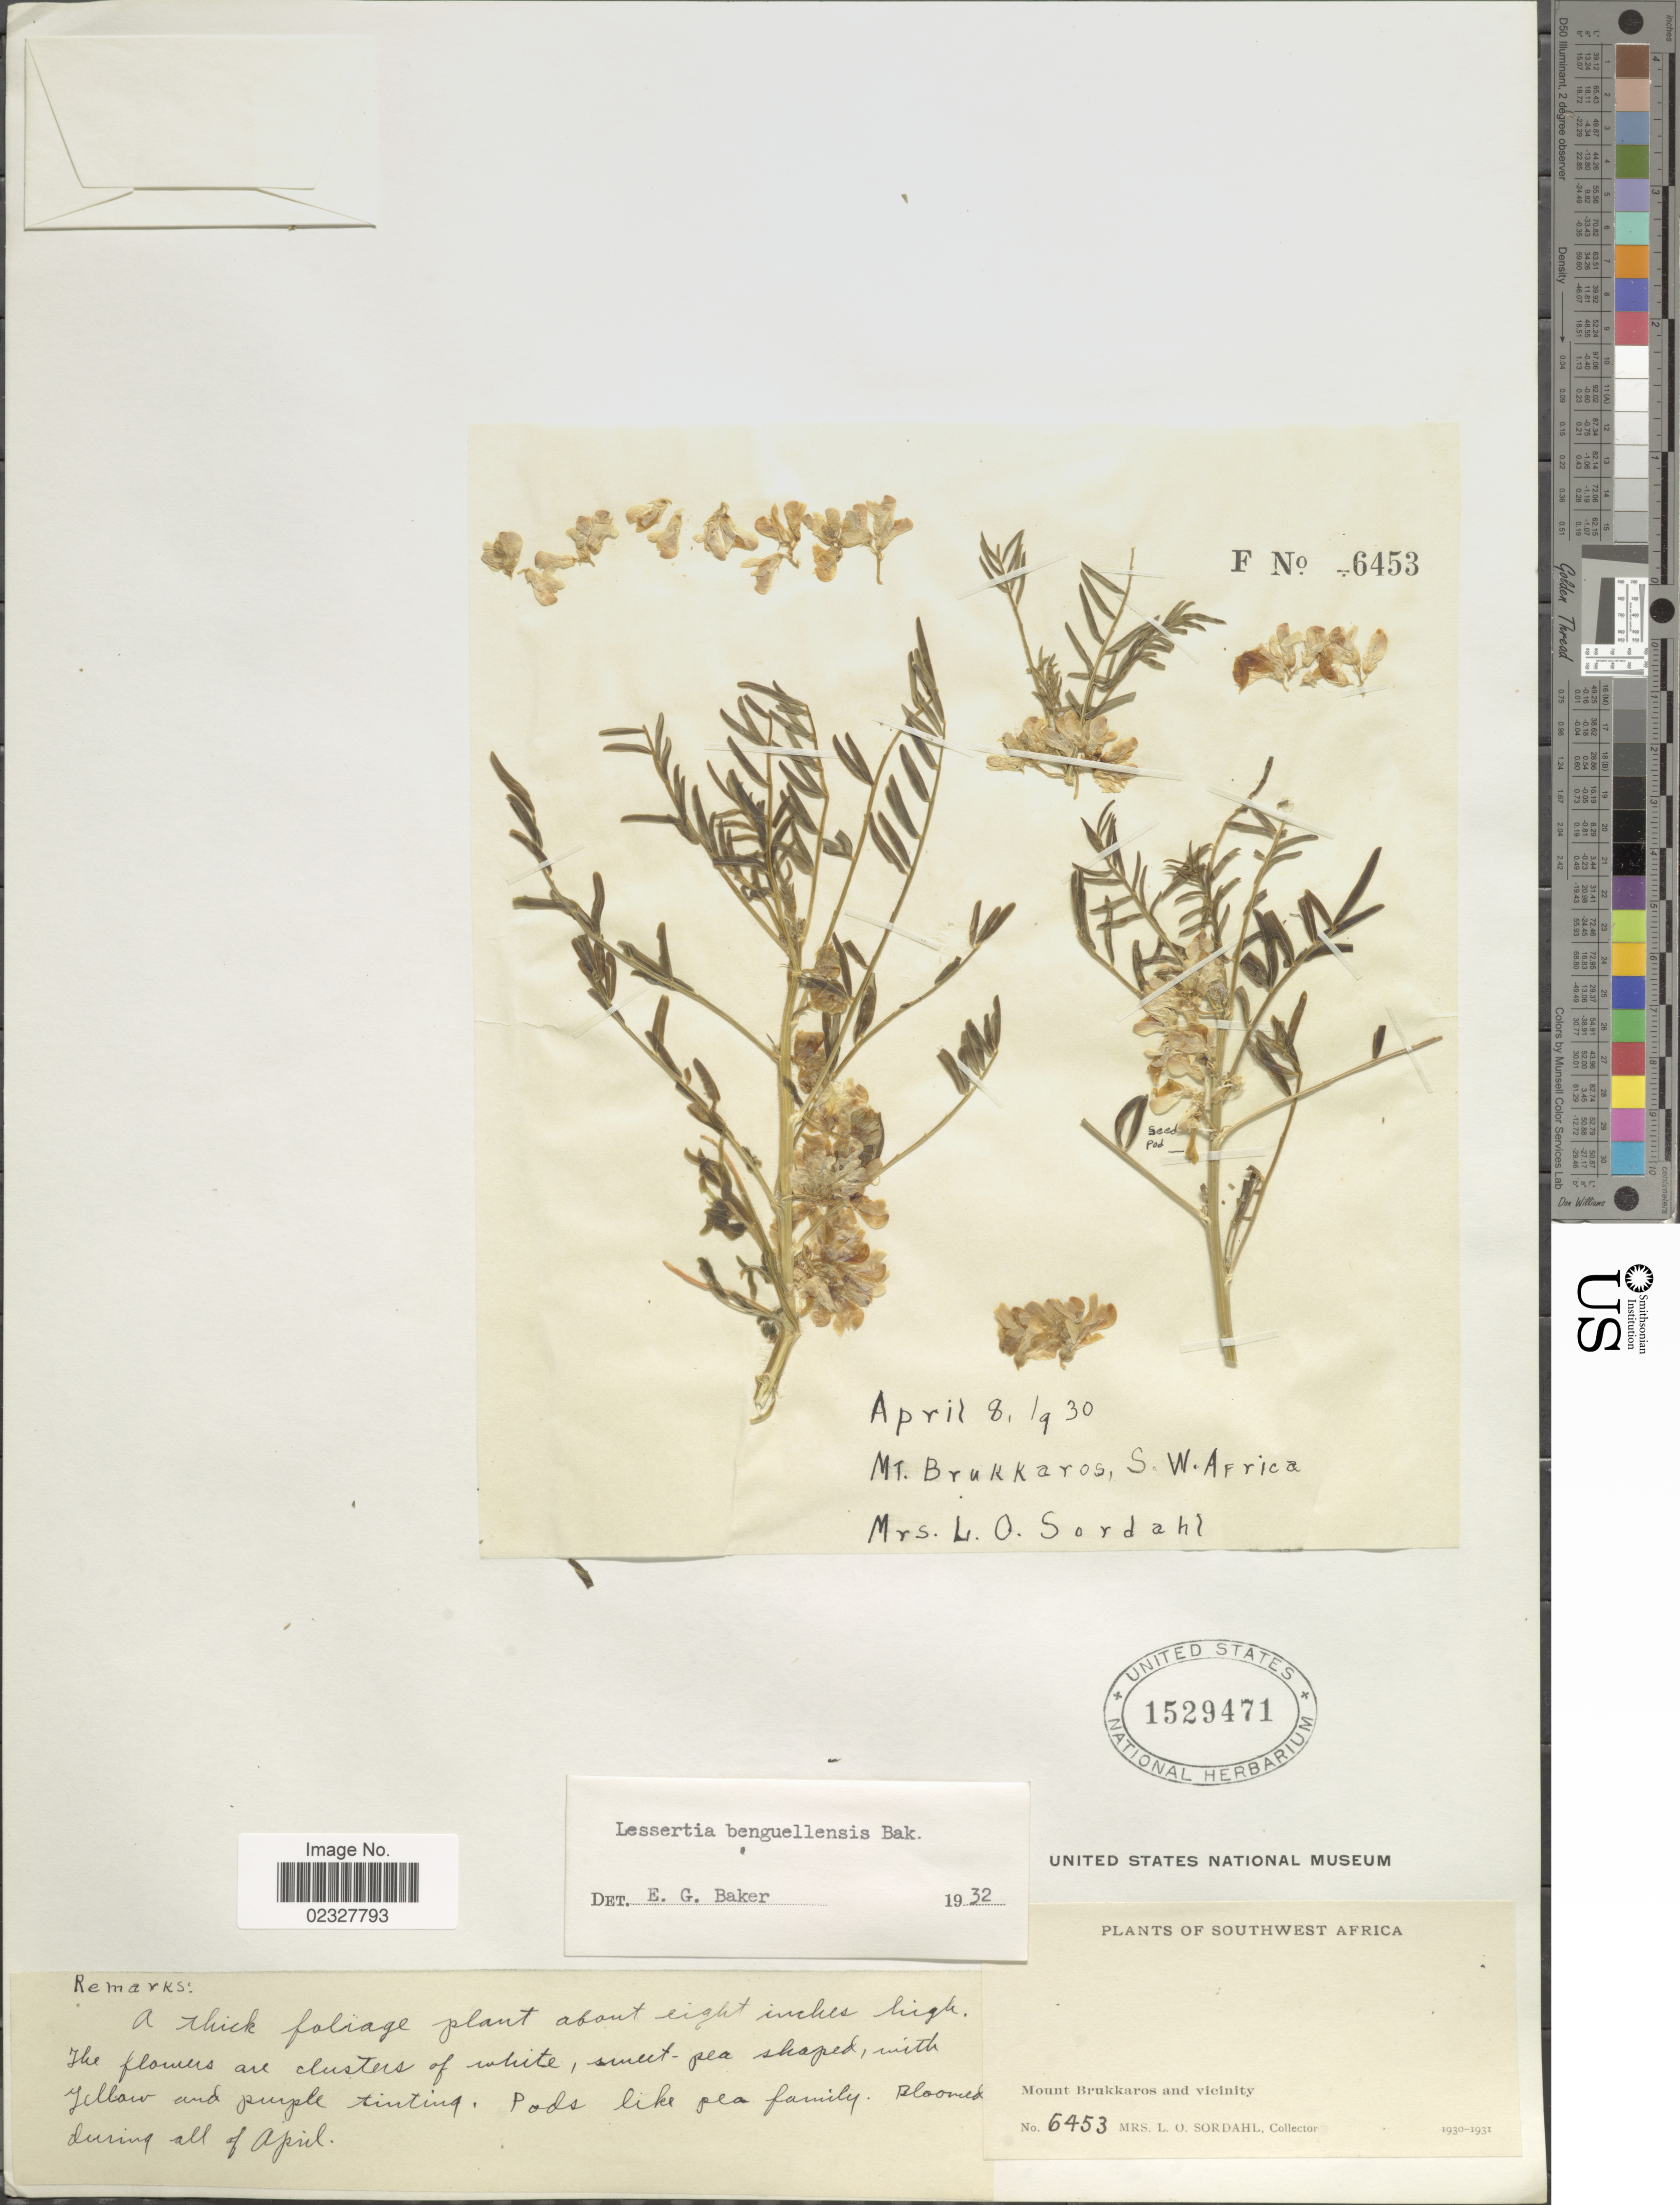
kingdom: Plantae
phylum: Tracheophyta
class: Magnoliopsida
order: Fabales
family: Fabaceae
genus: Lessertia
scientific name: Lessertia benguellensis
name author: Baker f.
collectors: L. Sordahl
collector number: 6453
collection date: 1930-04-08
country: Namibia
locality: Mt. Nrukkaros, S.W. Africa. Mount Brukkaros and vicinity.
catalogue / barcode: US 1529471